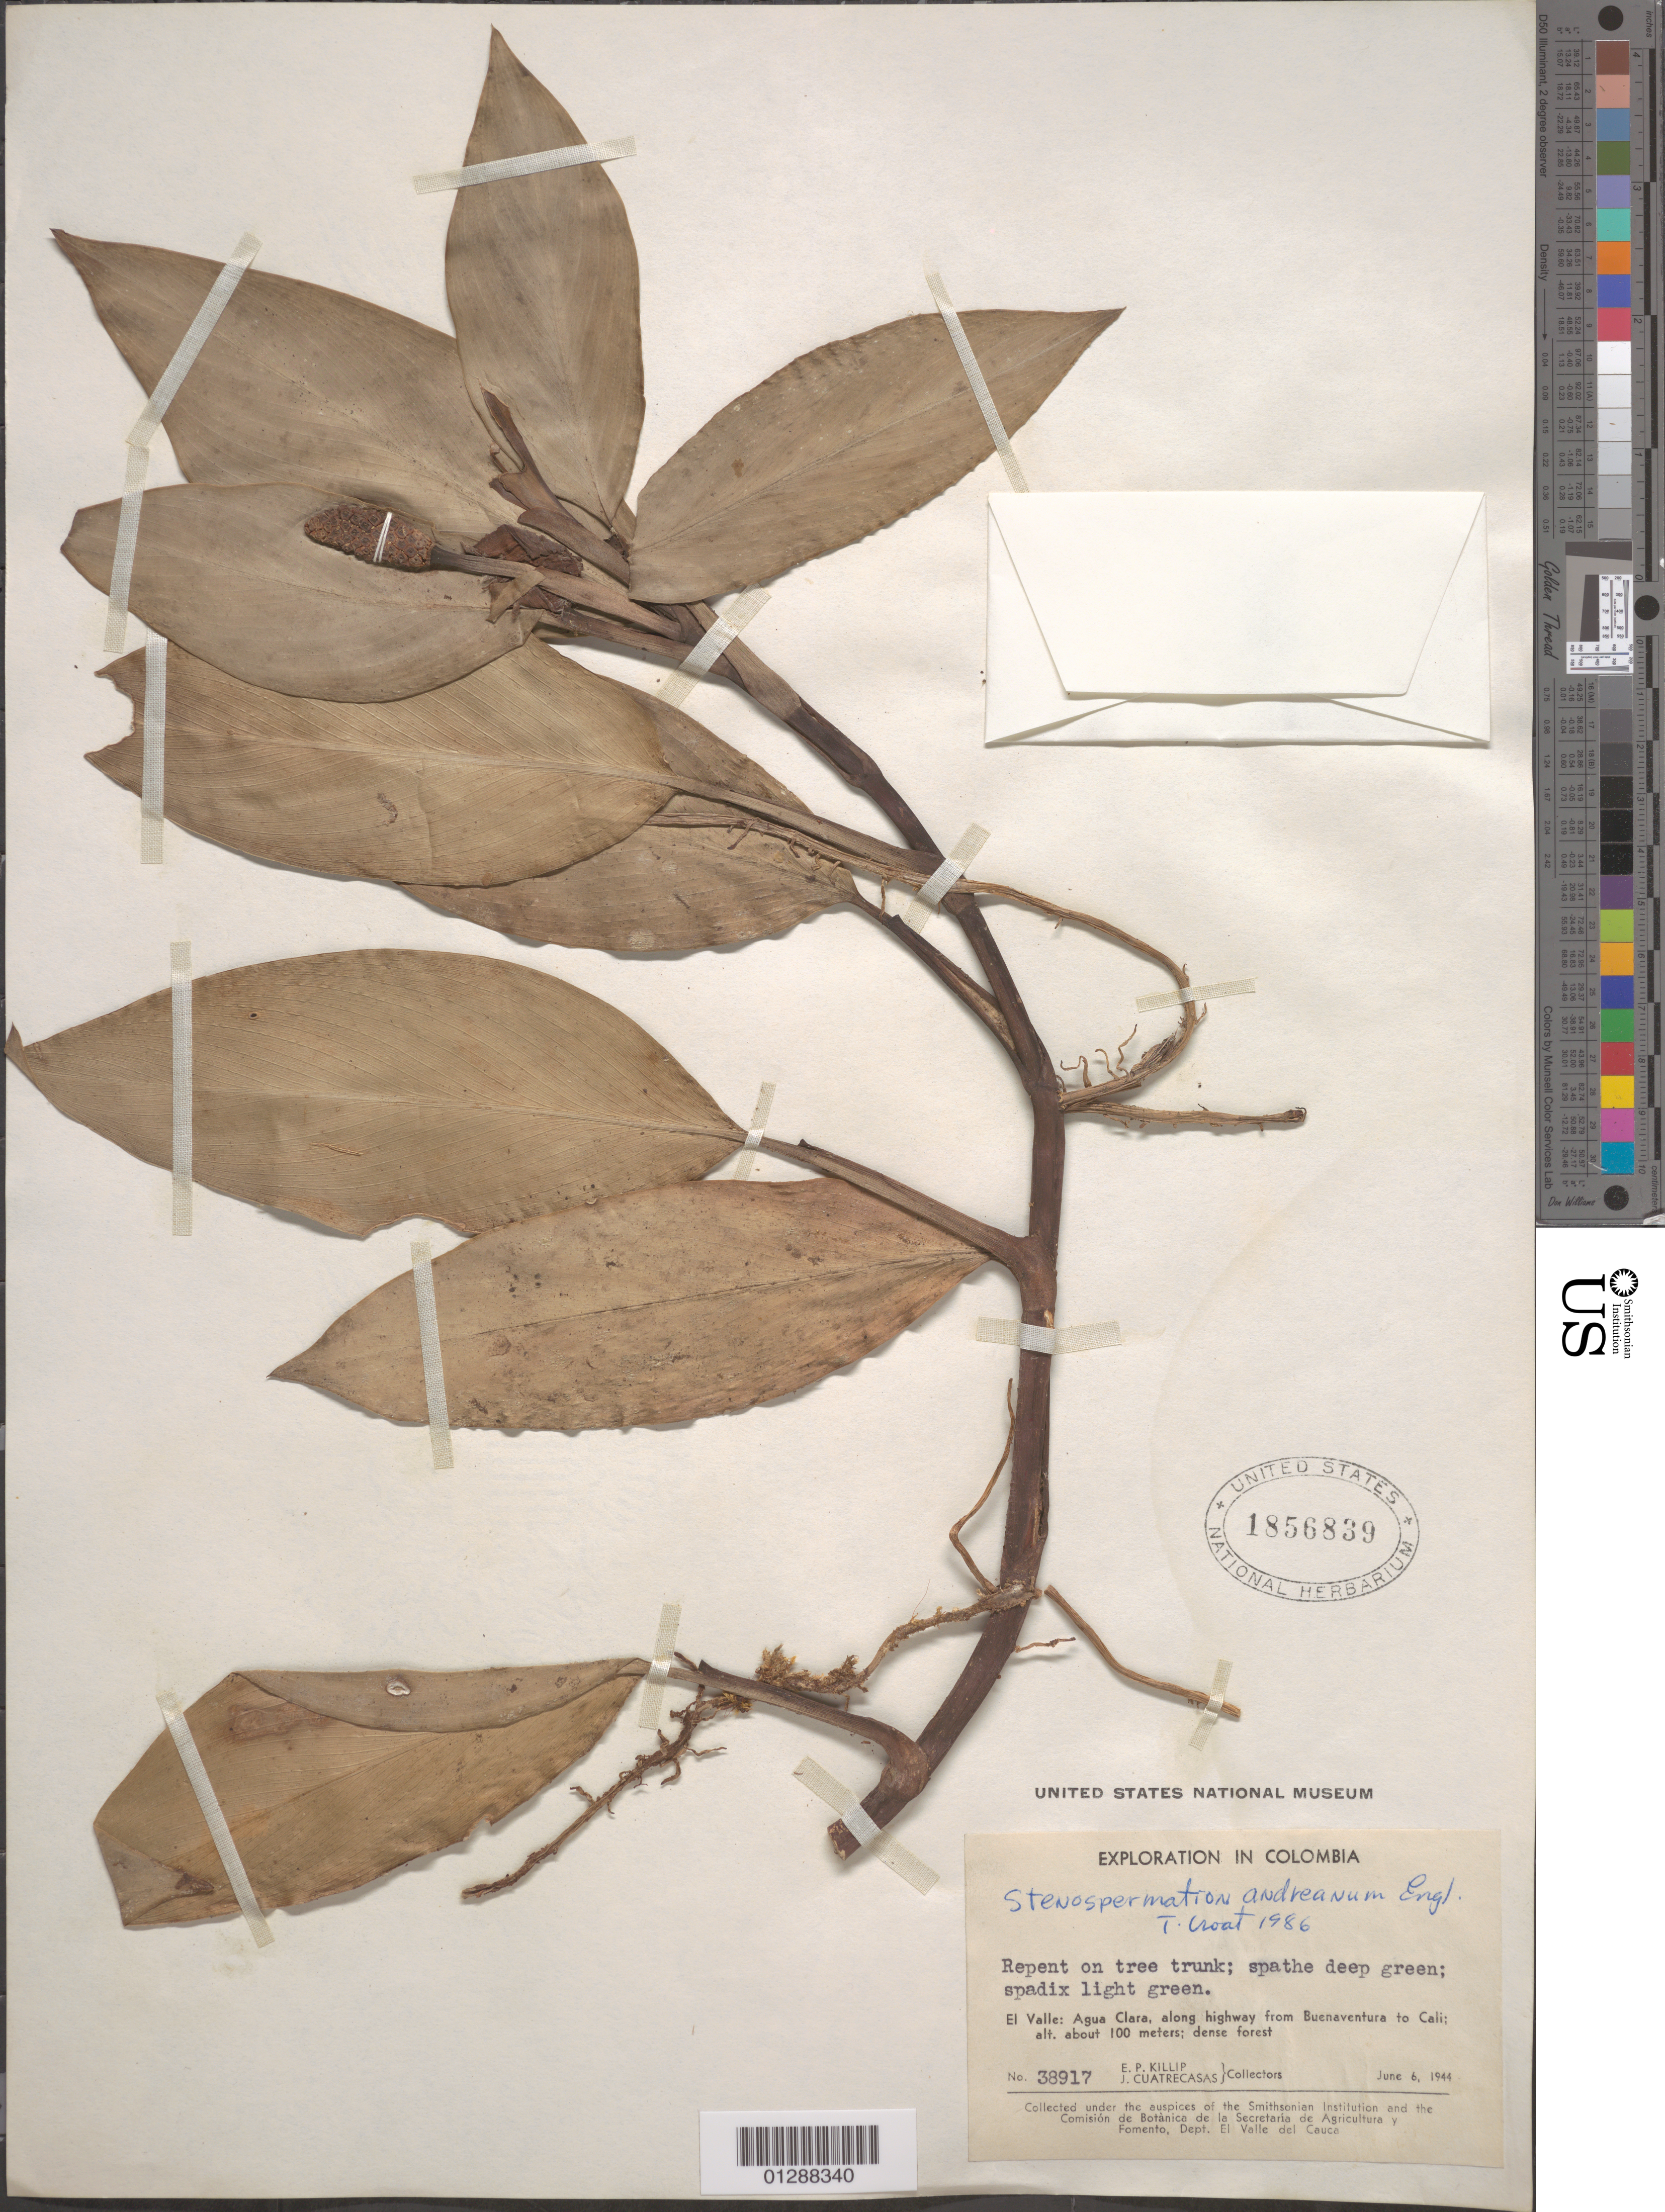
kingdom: Plantae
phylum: Tracheophyta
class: Liliopsida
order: Alismatales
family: Araceae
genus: Stenospermation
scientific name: Stenospermation andreanum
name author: Engl.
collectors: E. P. Killip & J. Cuatrecasas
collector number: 38917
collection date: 1944-06-06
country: Colombia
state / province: Valle del Cauca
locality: El Valle: Agua Clara, along highway from Buenaventura to Cali.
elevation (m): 100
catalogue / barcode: US 1856839